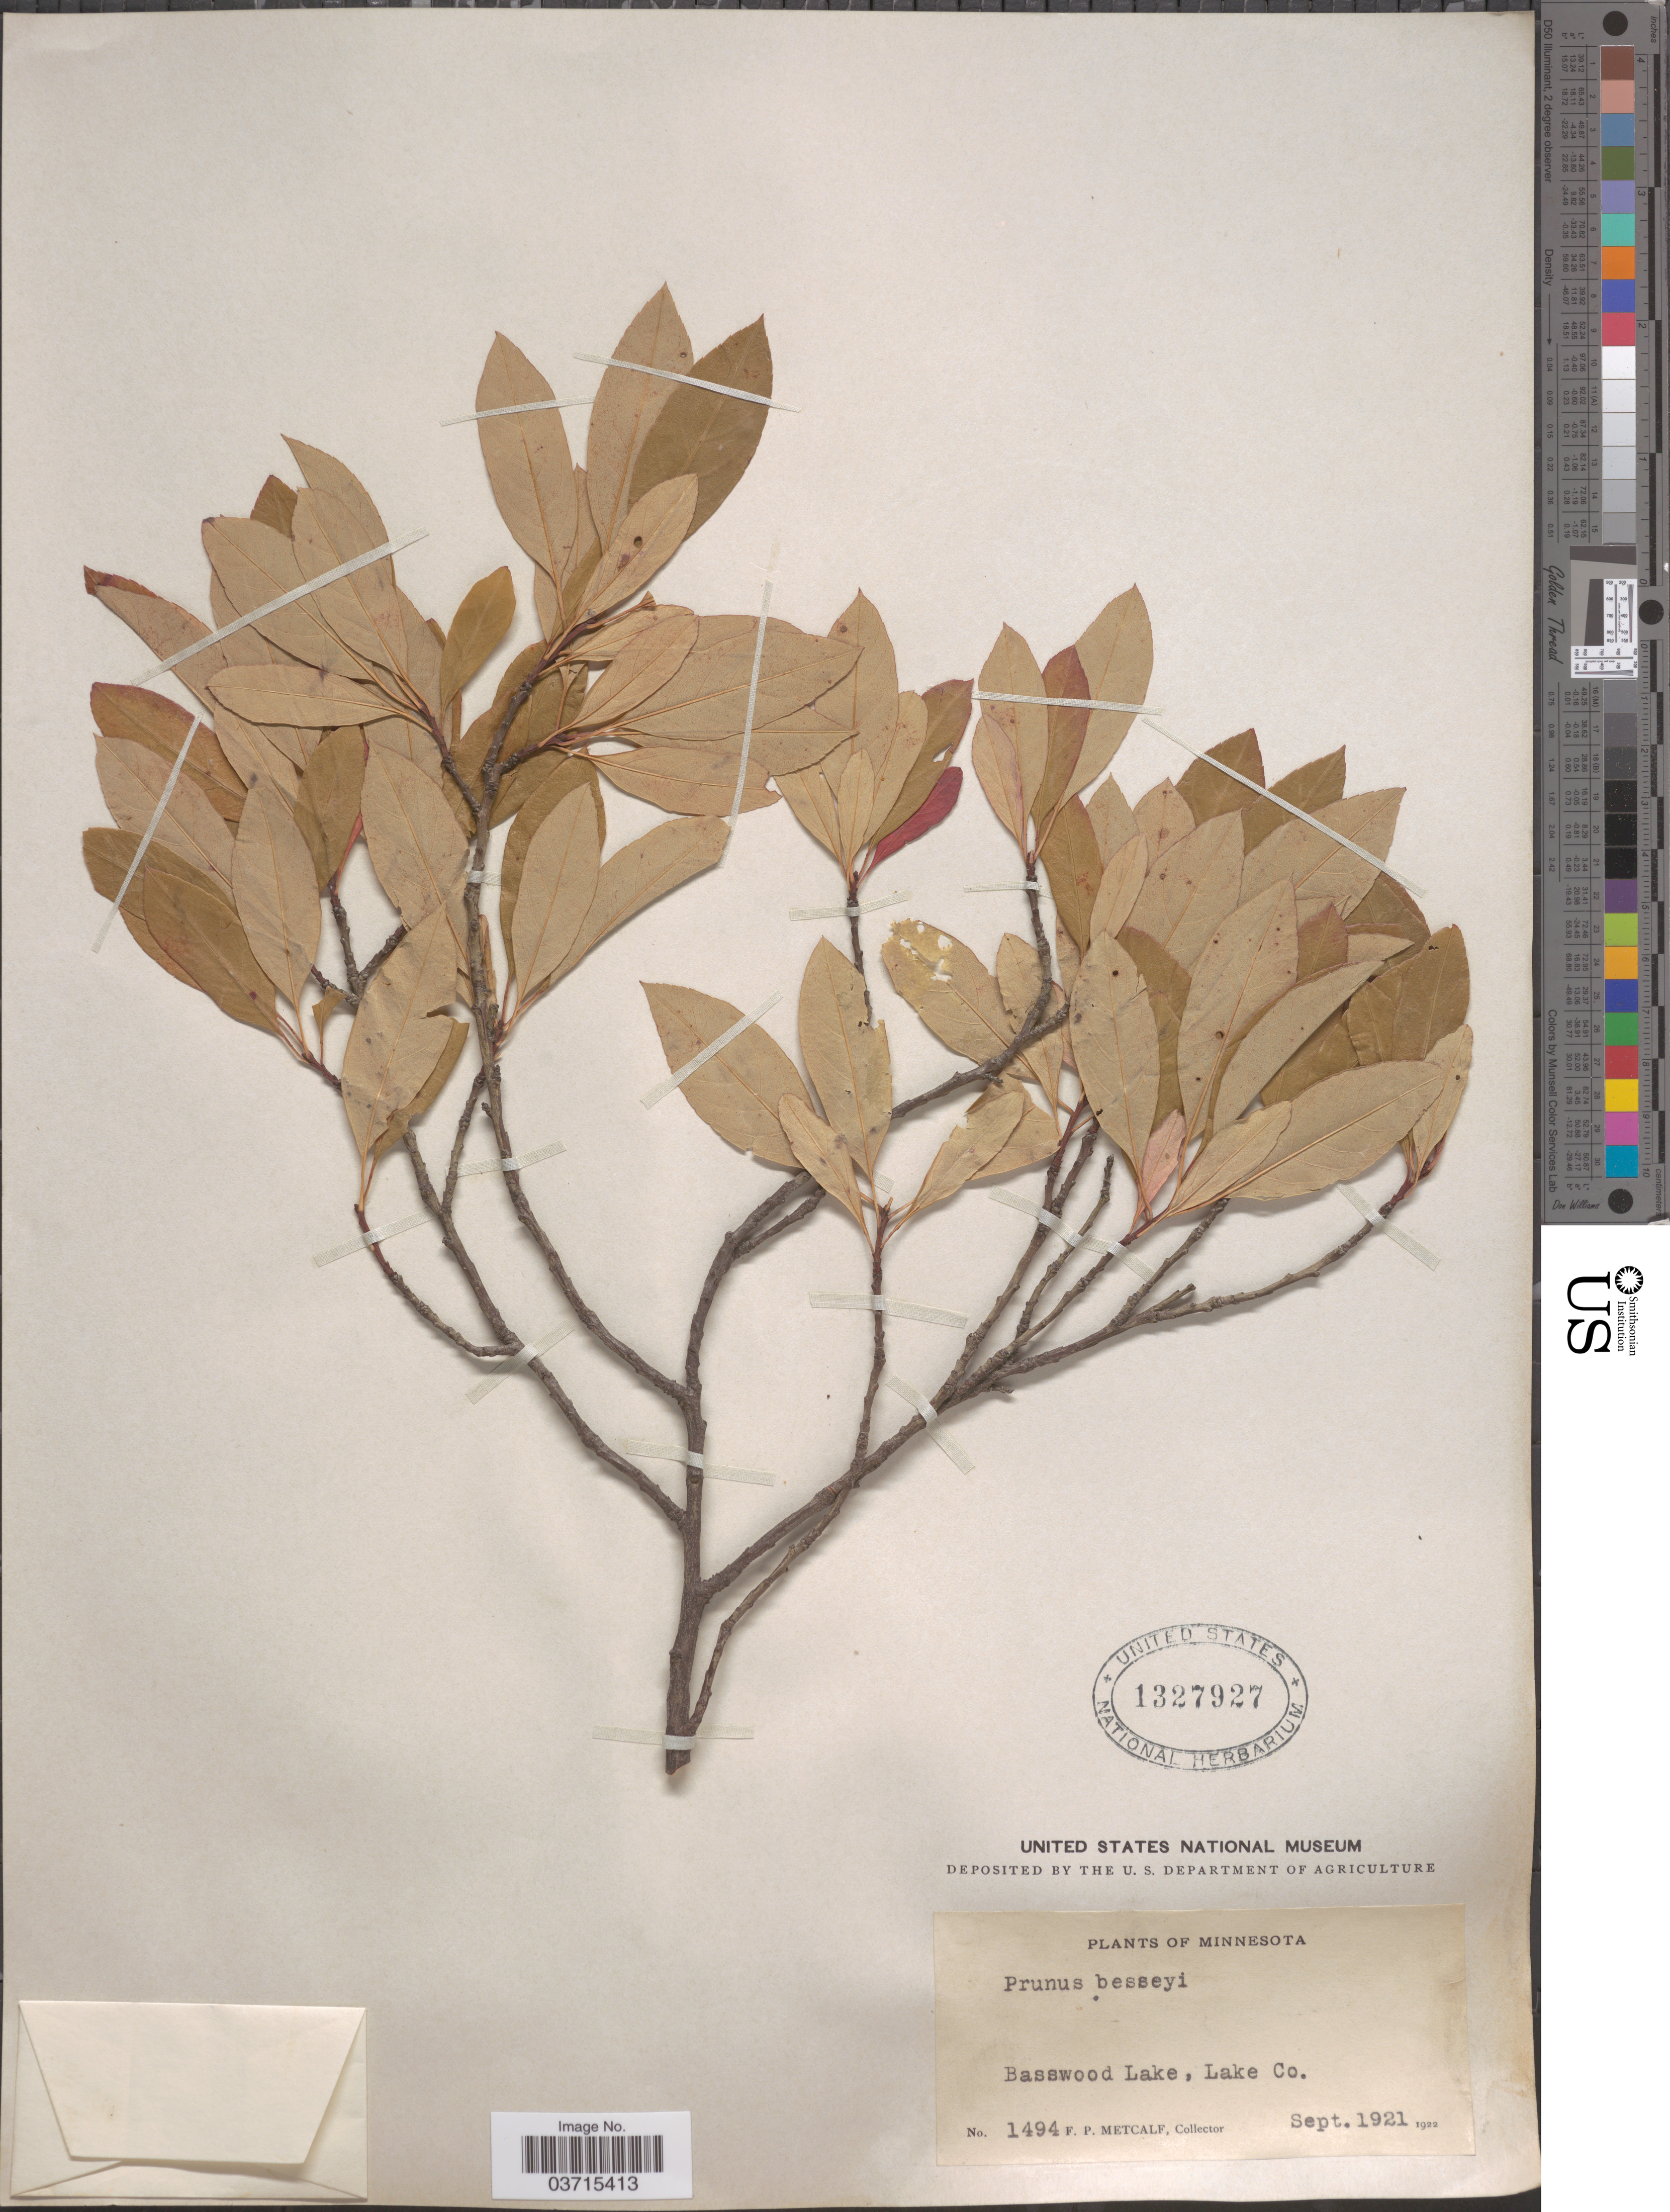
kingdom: Plantae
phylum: Tracheophyta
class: Magnoliopsida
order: Rosales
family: Rosaceae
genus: Prunus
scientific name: Prunus besseyi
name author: L.H. Bailey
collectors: F. Metcalf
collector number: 1494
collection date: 1921-09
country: United States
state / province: Minnesota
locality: Basswood Lake, Lake Co.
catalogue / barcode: US 1327927